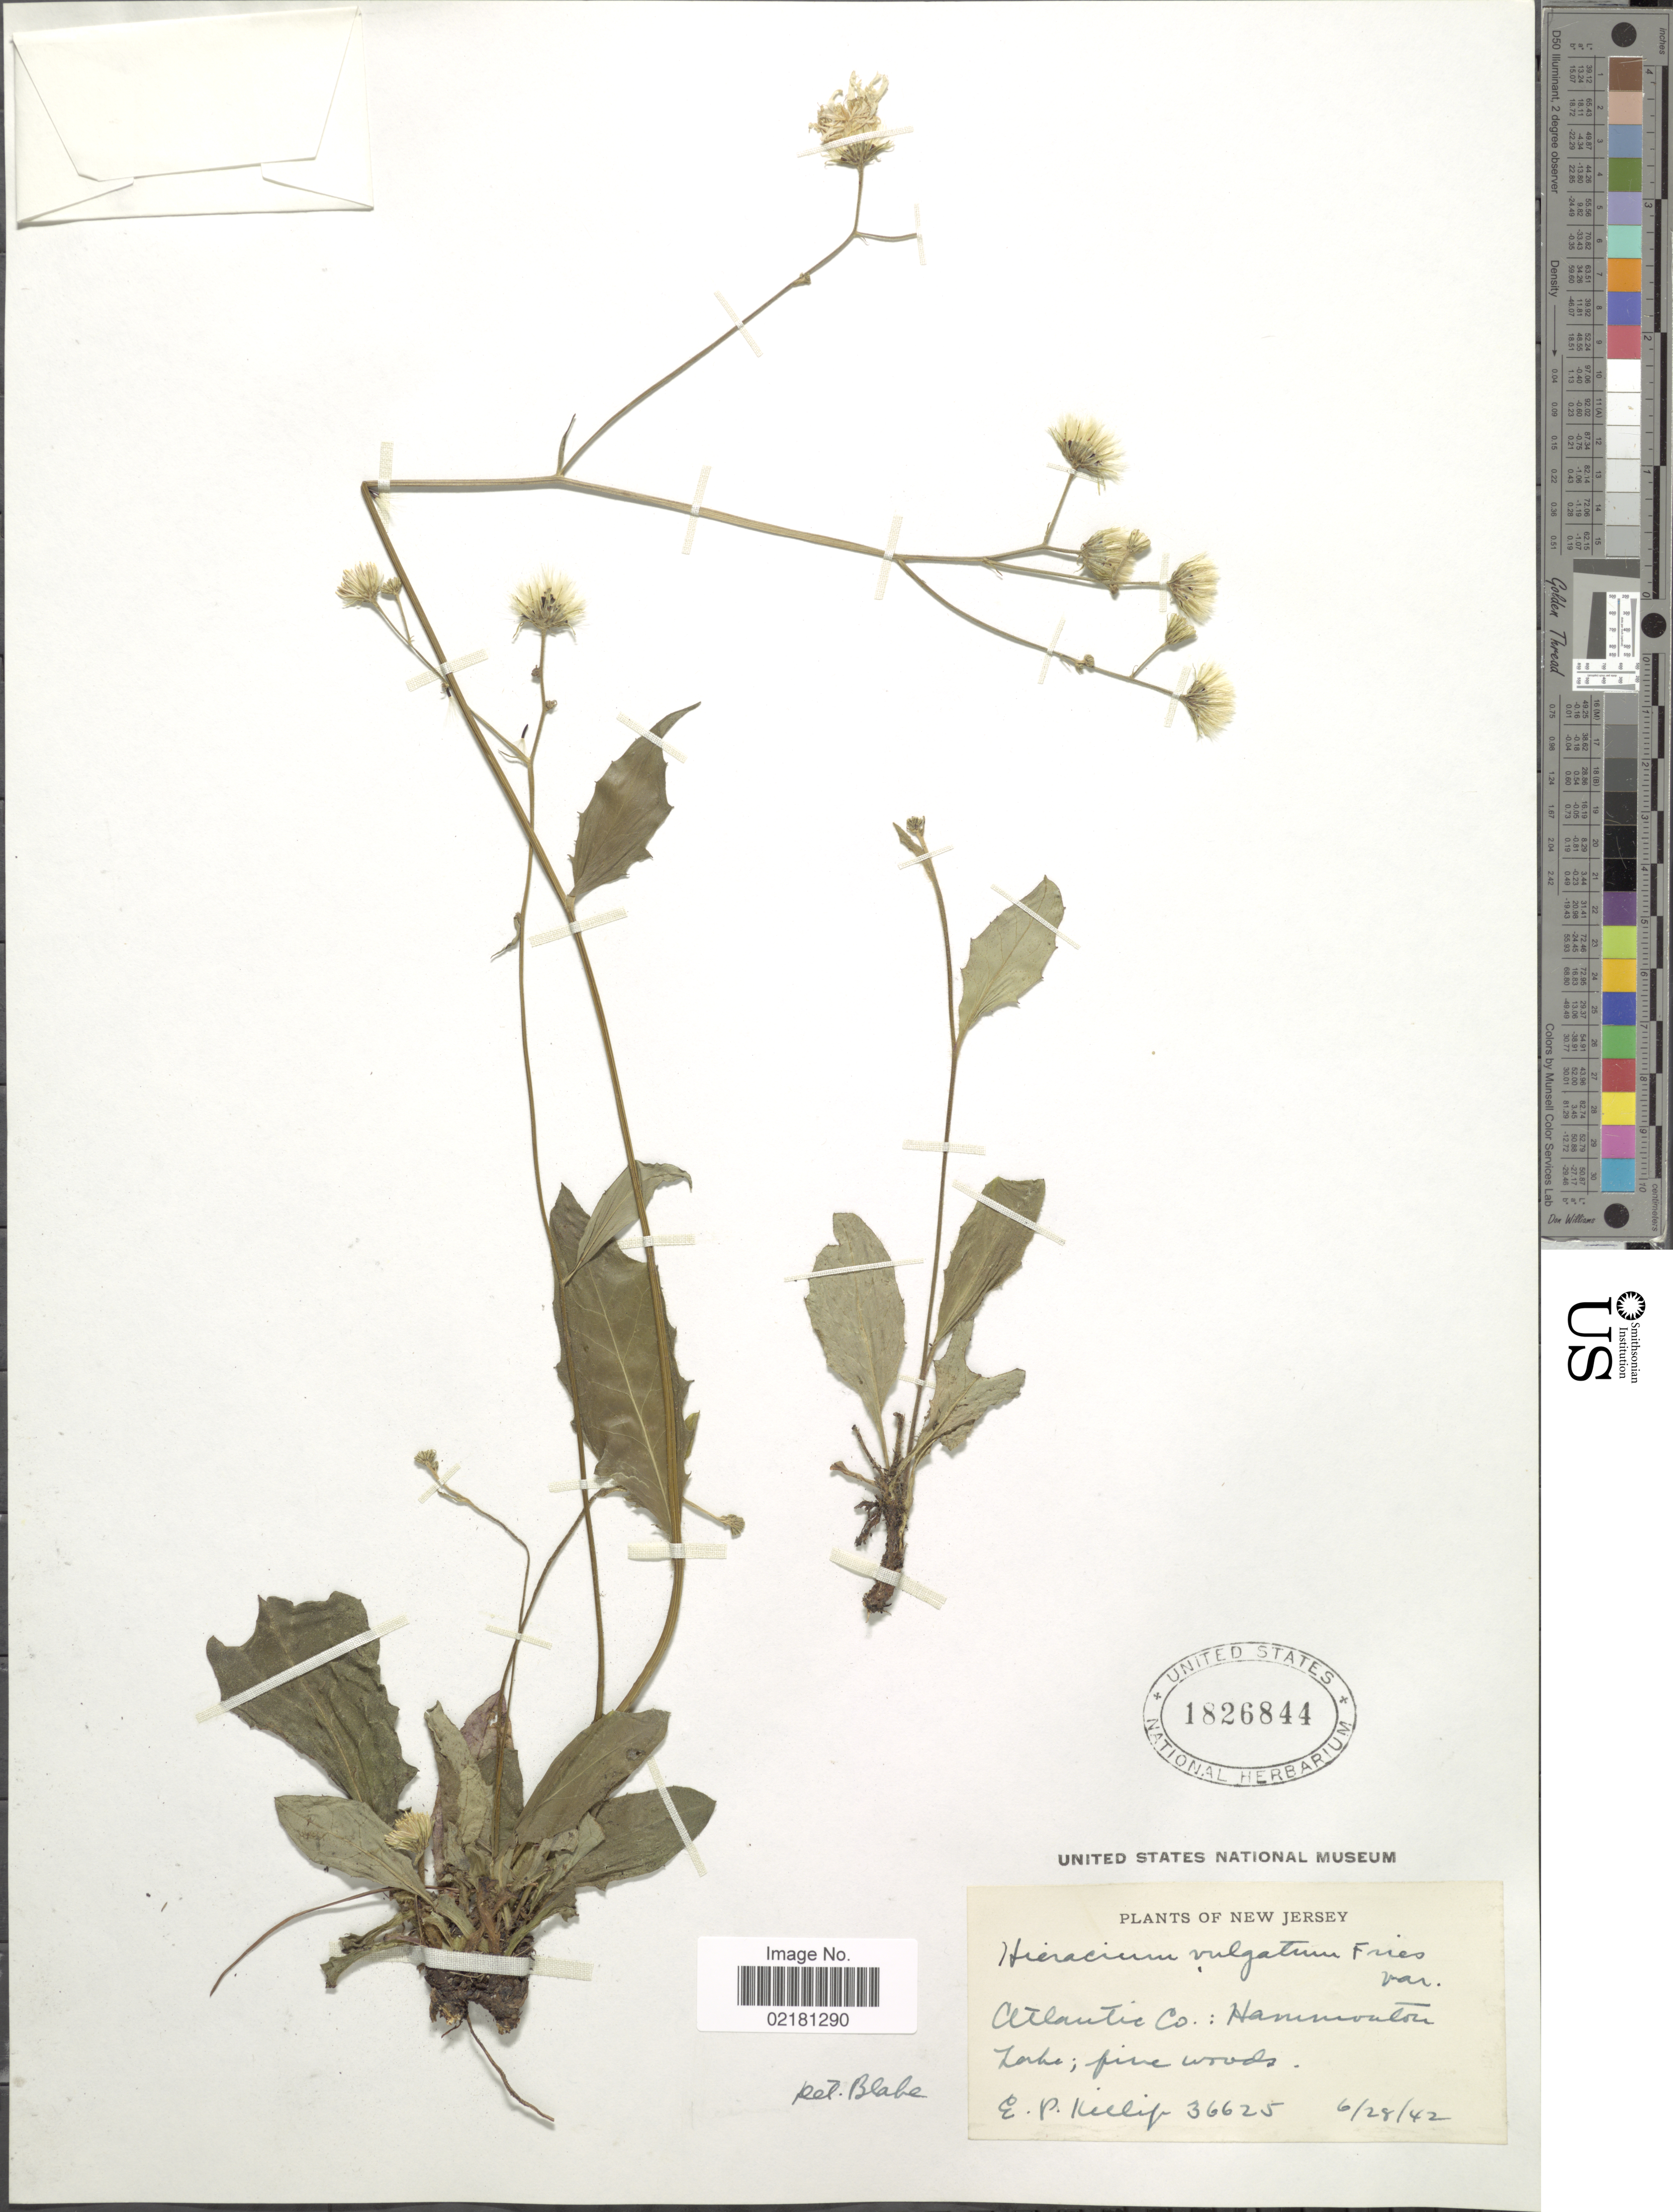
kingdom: Plantae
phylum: Tracheophyta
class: Magnoliopsida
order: Asterales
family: Asteraceae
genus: Hieracium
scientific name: Hieracium lachenalii subsp. cruenifolium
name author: (Dahlst. & Lübeck) Zahn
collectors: E. P. Killip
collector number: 36625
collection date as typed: Transcribed d/m/y: 28/6/42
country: United States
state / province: New Jersey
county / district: Atlantic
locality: Hammonton Lake.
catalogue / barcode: US 1826844